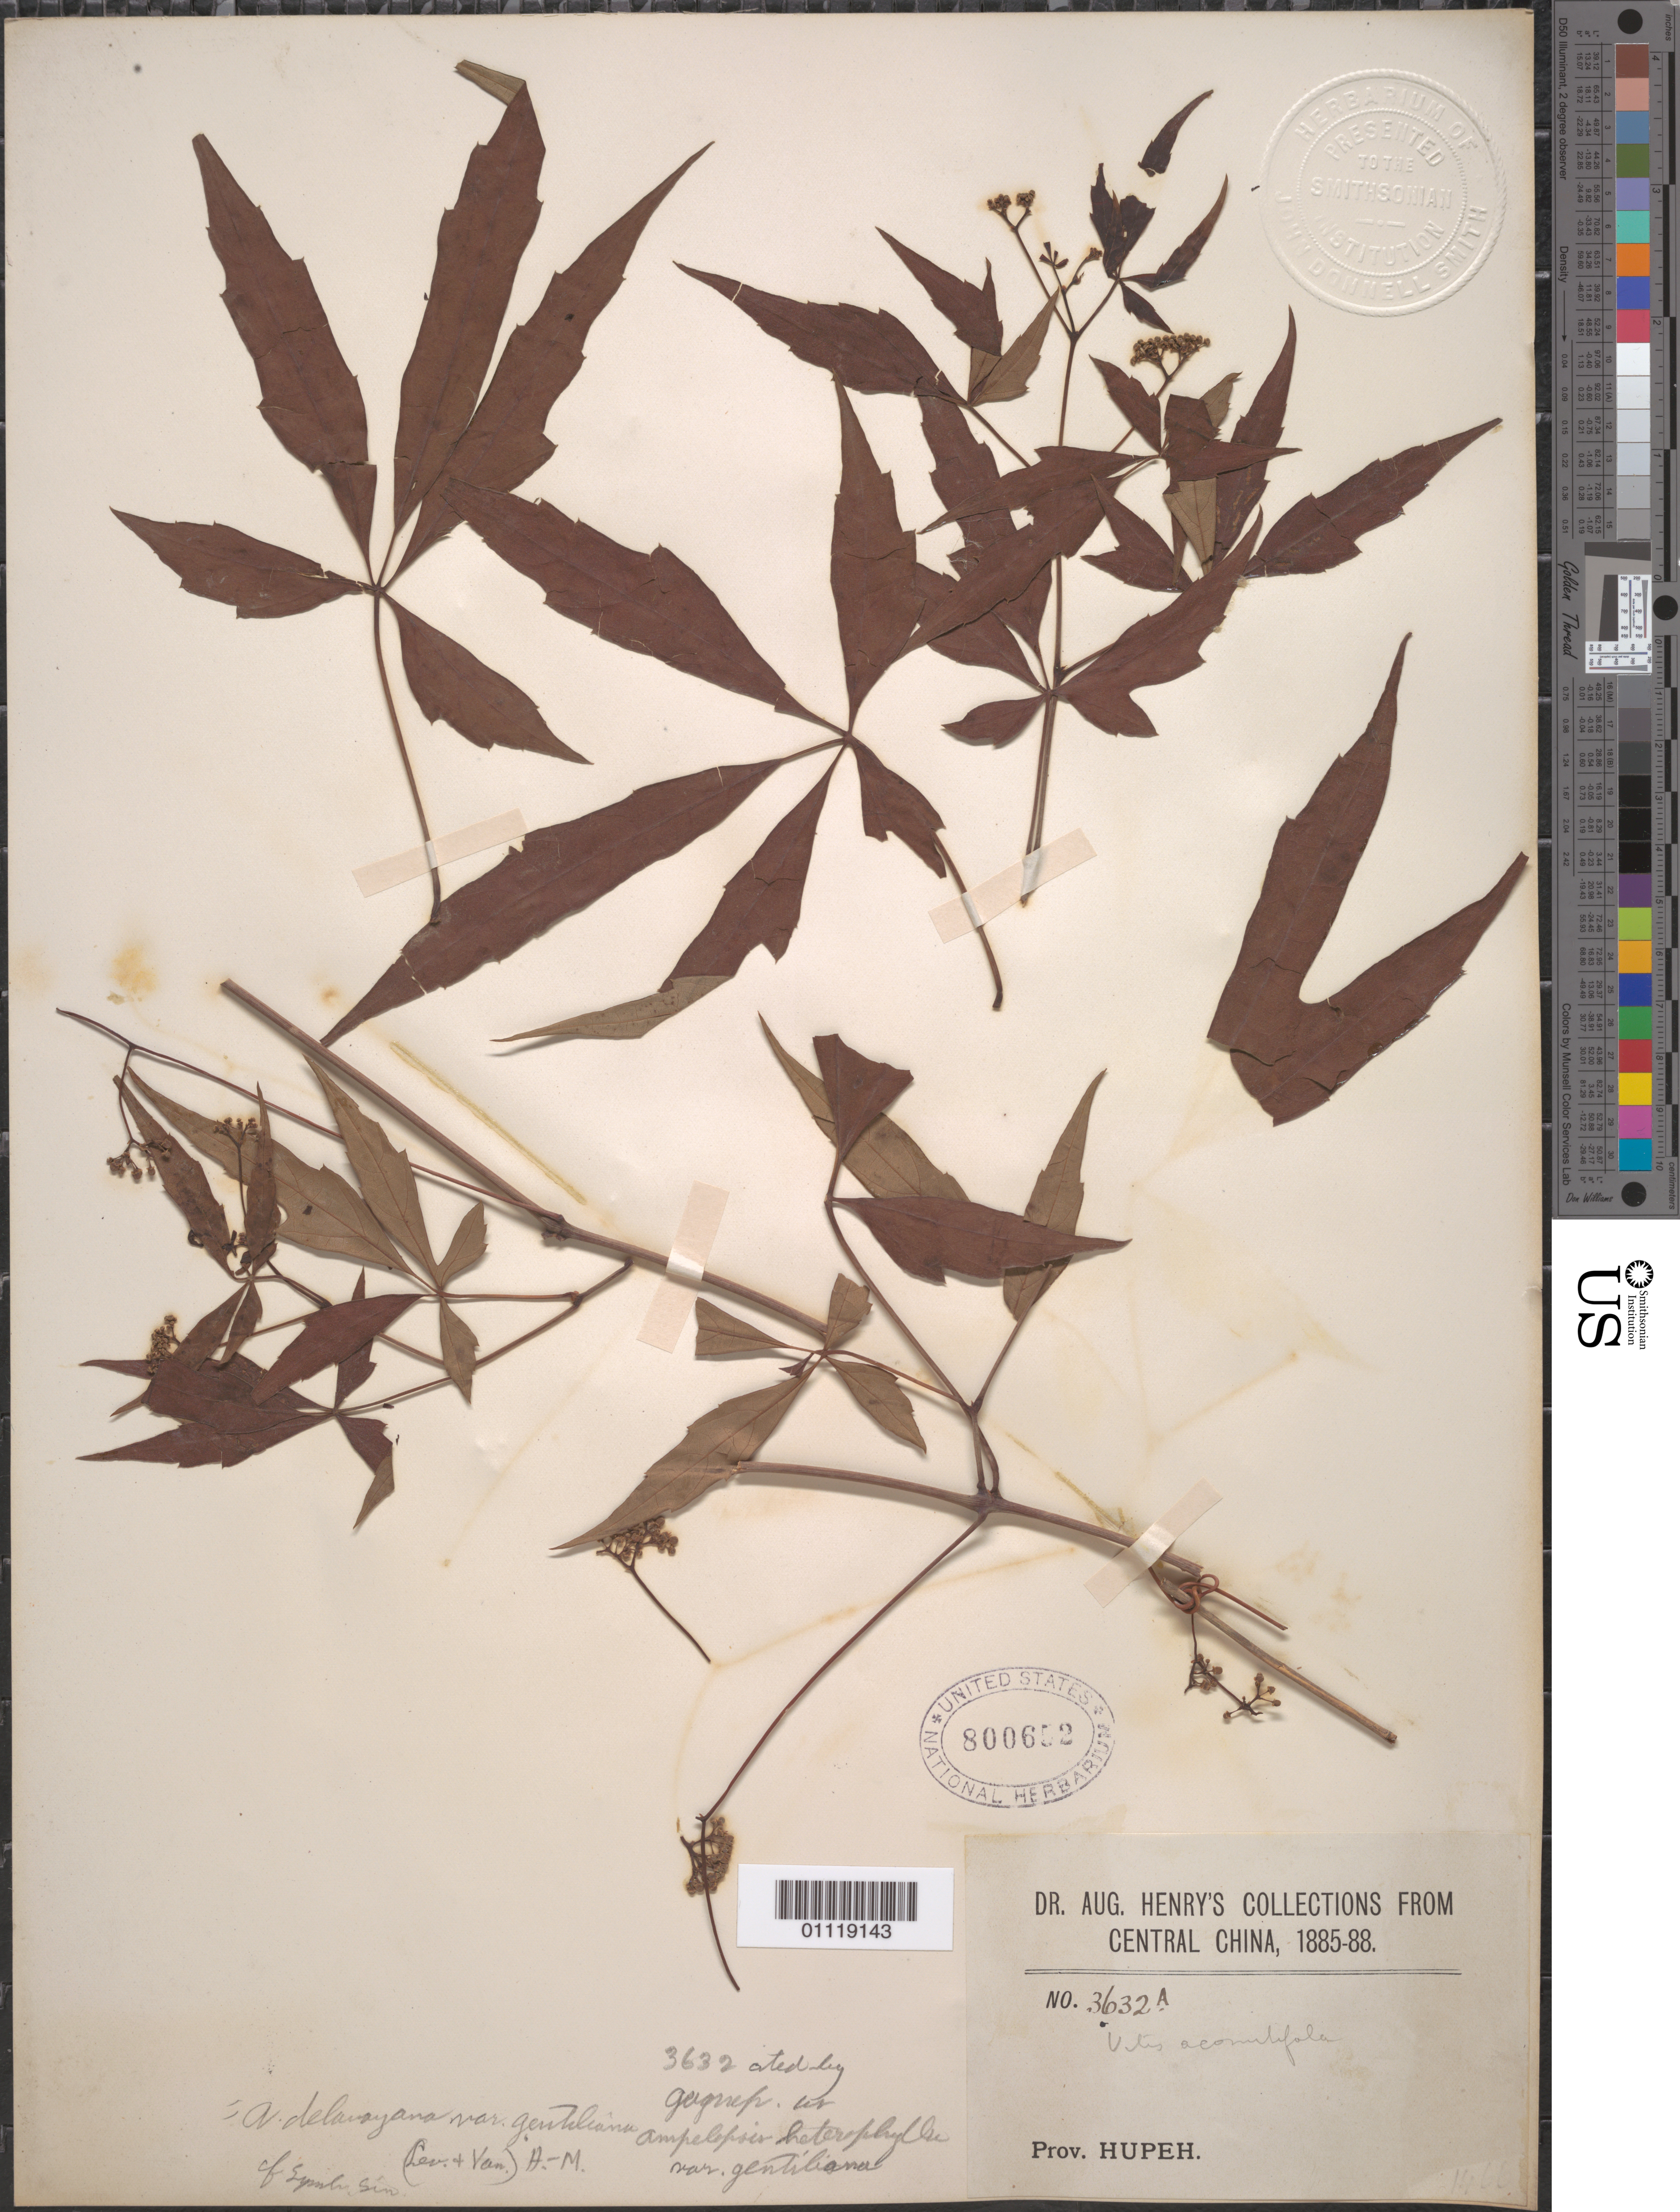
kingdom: Plantae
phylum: Tracheophyta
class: Magnoliopsida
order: Vitales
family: Vitaceae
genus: Ampelopsis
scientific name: Ampelopsis delavayana var. gentiliana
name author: (H. Lév. & Vaniot) Hand.-Mazz.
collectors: A. Henry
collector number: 3632 A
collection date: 1885/1888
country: China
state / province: Hubei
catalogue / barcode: US 800652